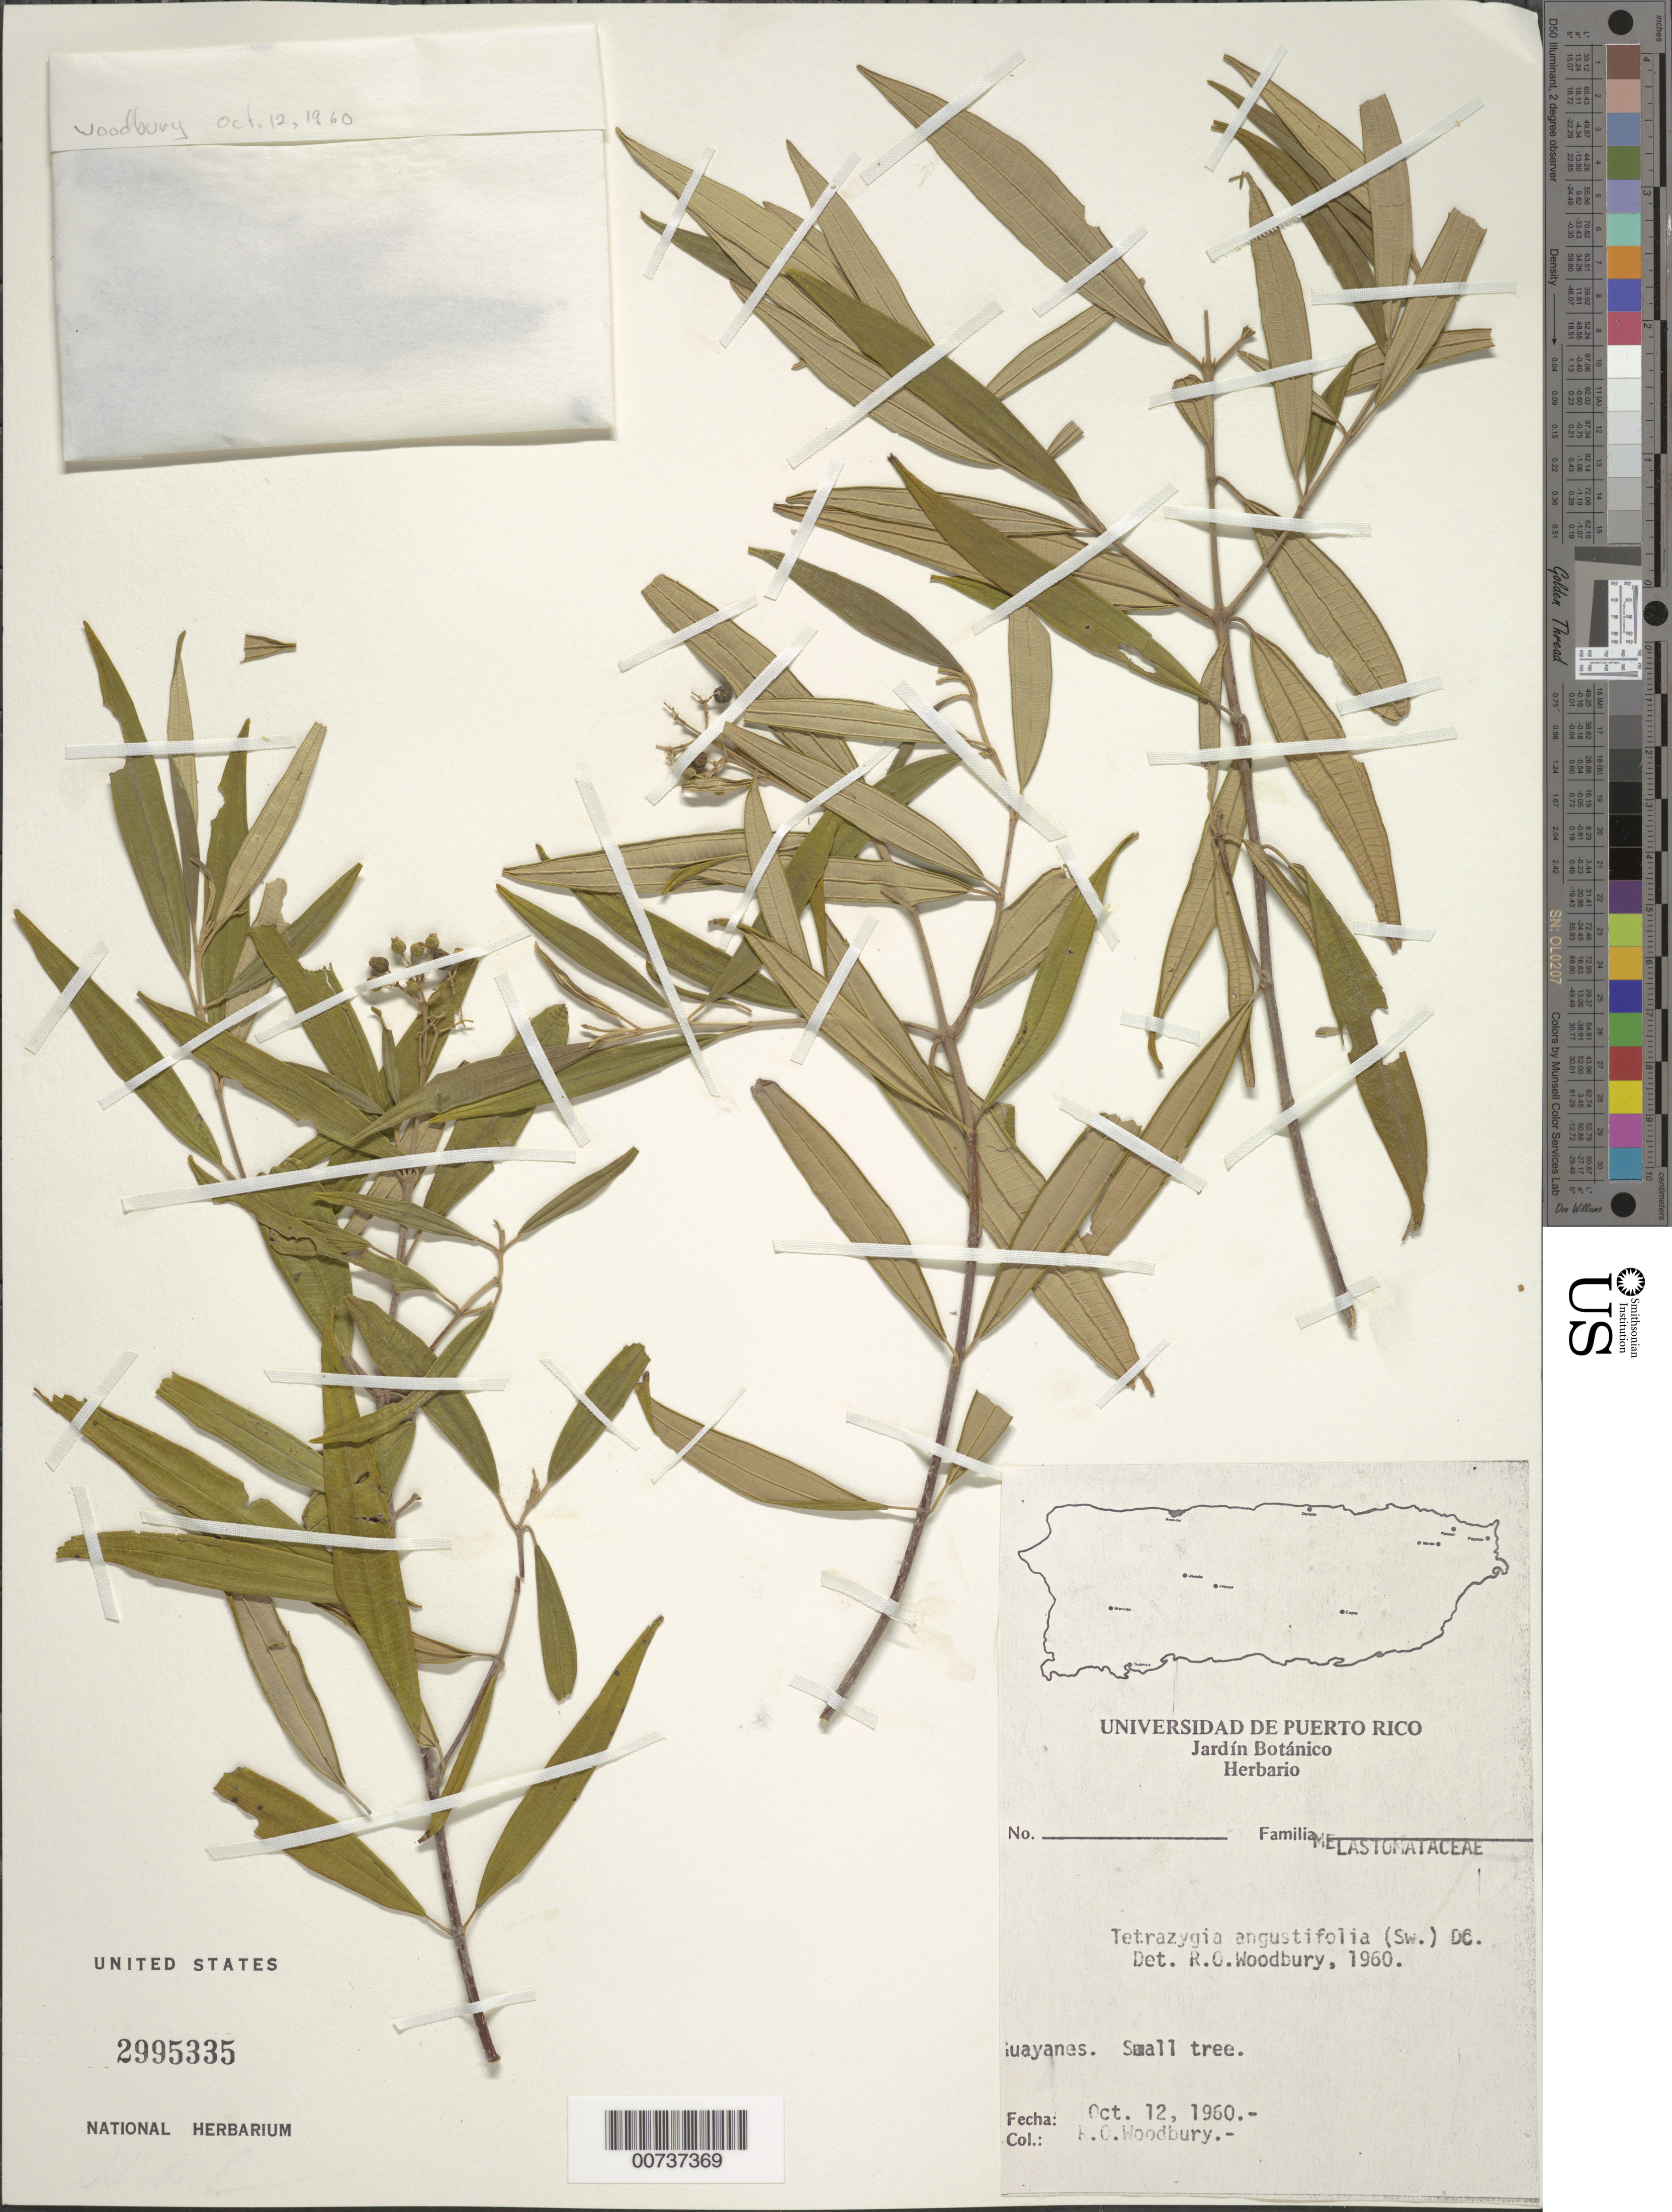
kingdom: Plantae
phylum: Tracheophyta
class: Magnoliopsida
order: Myrtales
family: Melastomataceae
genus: Tetrazygia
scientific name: Tetrazygia angustifolia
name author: (Sw.) DC.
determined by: Woodbury, R. O.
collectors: R. O. Woodbury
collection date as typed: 12 Oct 1960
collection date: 1960-10-12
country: Puerto Rico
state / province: Yabucoa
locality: Guayanes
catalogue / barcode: US 2995335